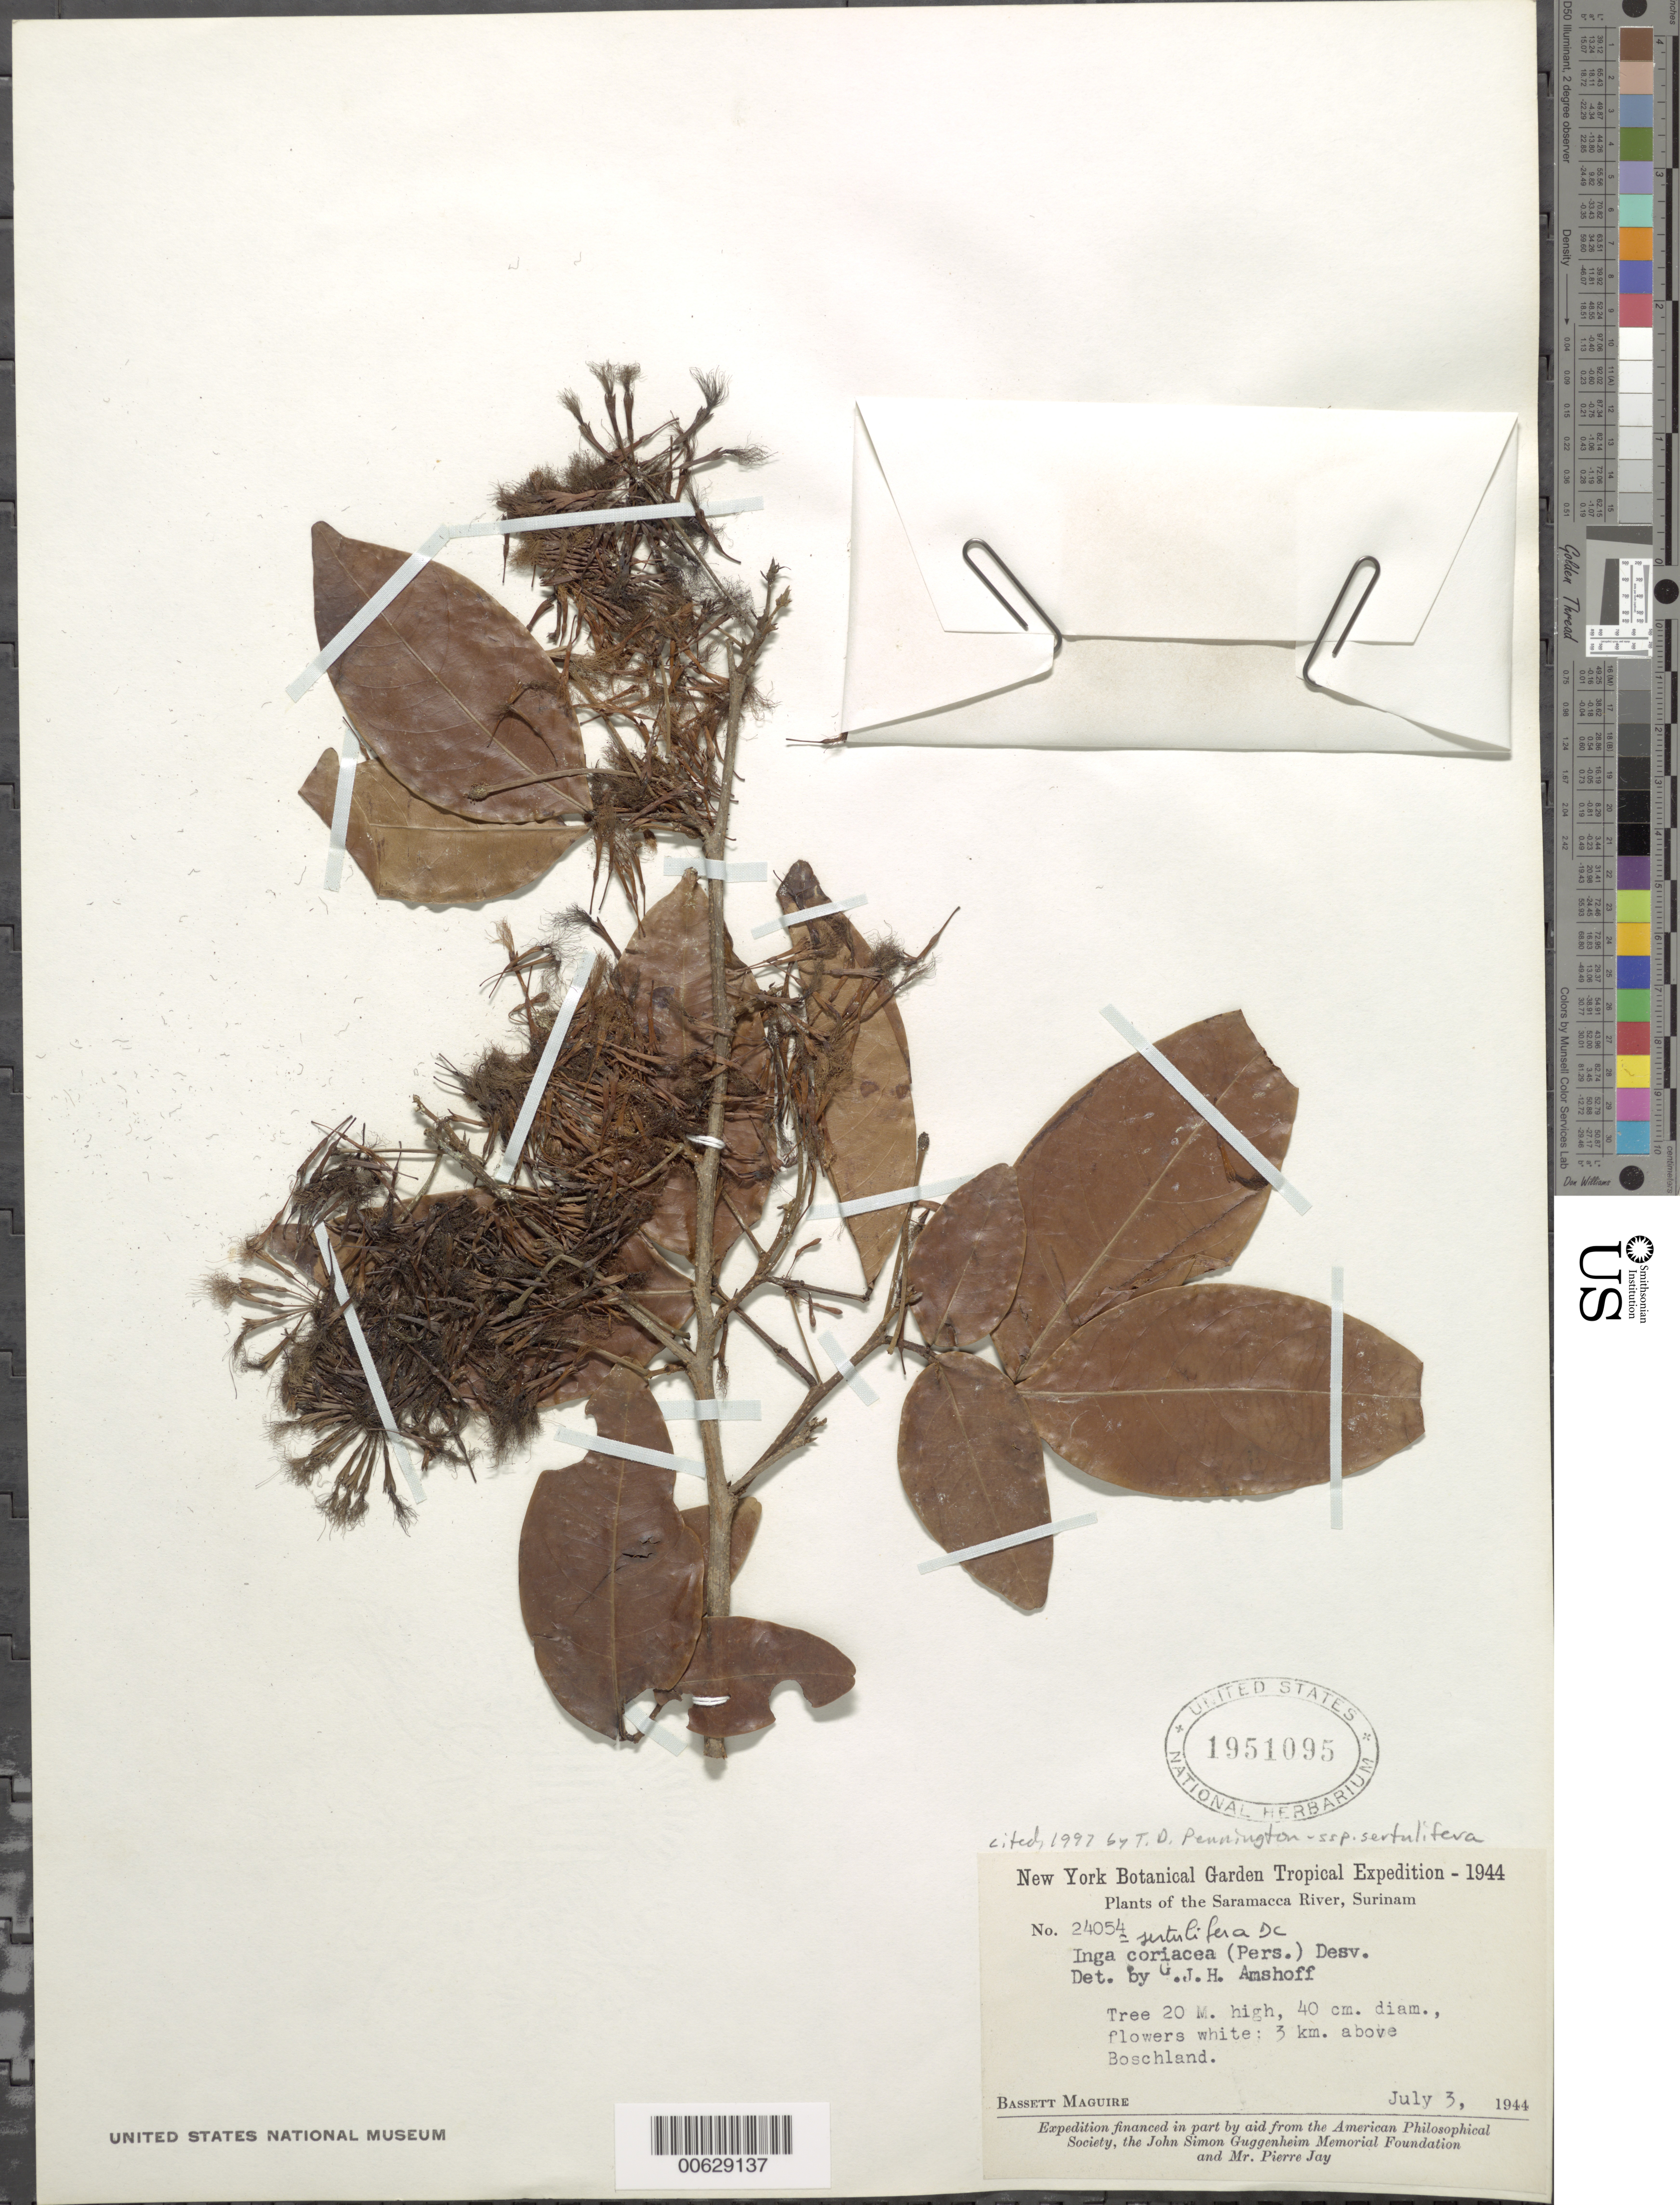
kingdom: Plantae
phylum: Tracheophyta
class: Magnoliopsida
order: Fabales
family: Fabaceae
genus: Inga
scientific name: Inga sertulifera subsp. sertulifera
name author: DC.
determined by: Pennington, T. D., (K)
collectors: B. Maguire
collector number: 24054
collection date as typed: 3-Jul-44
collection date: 1944-07-03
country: Suriname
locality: Saramacca River, 3 km above Boschland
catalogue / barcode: US 1951095